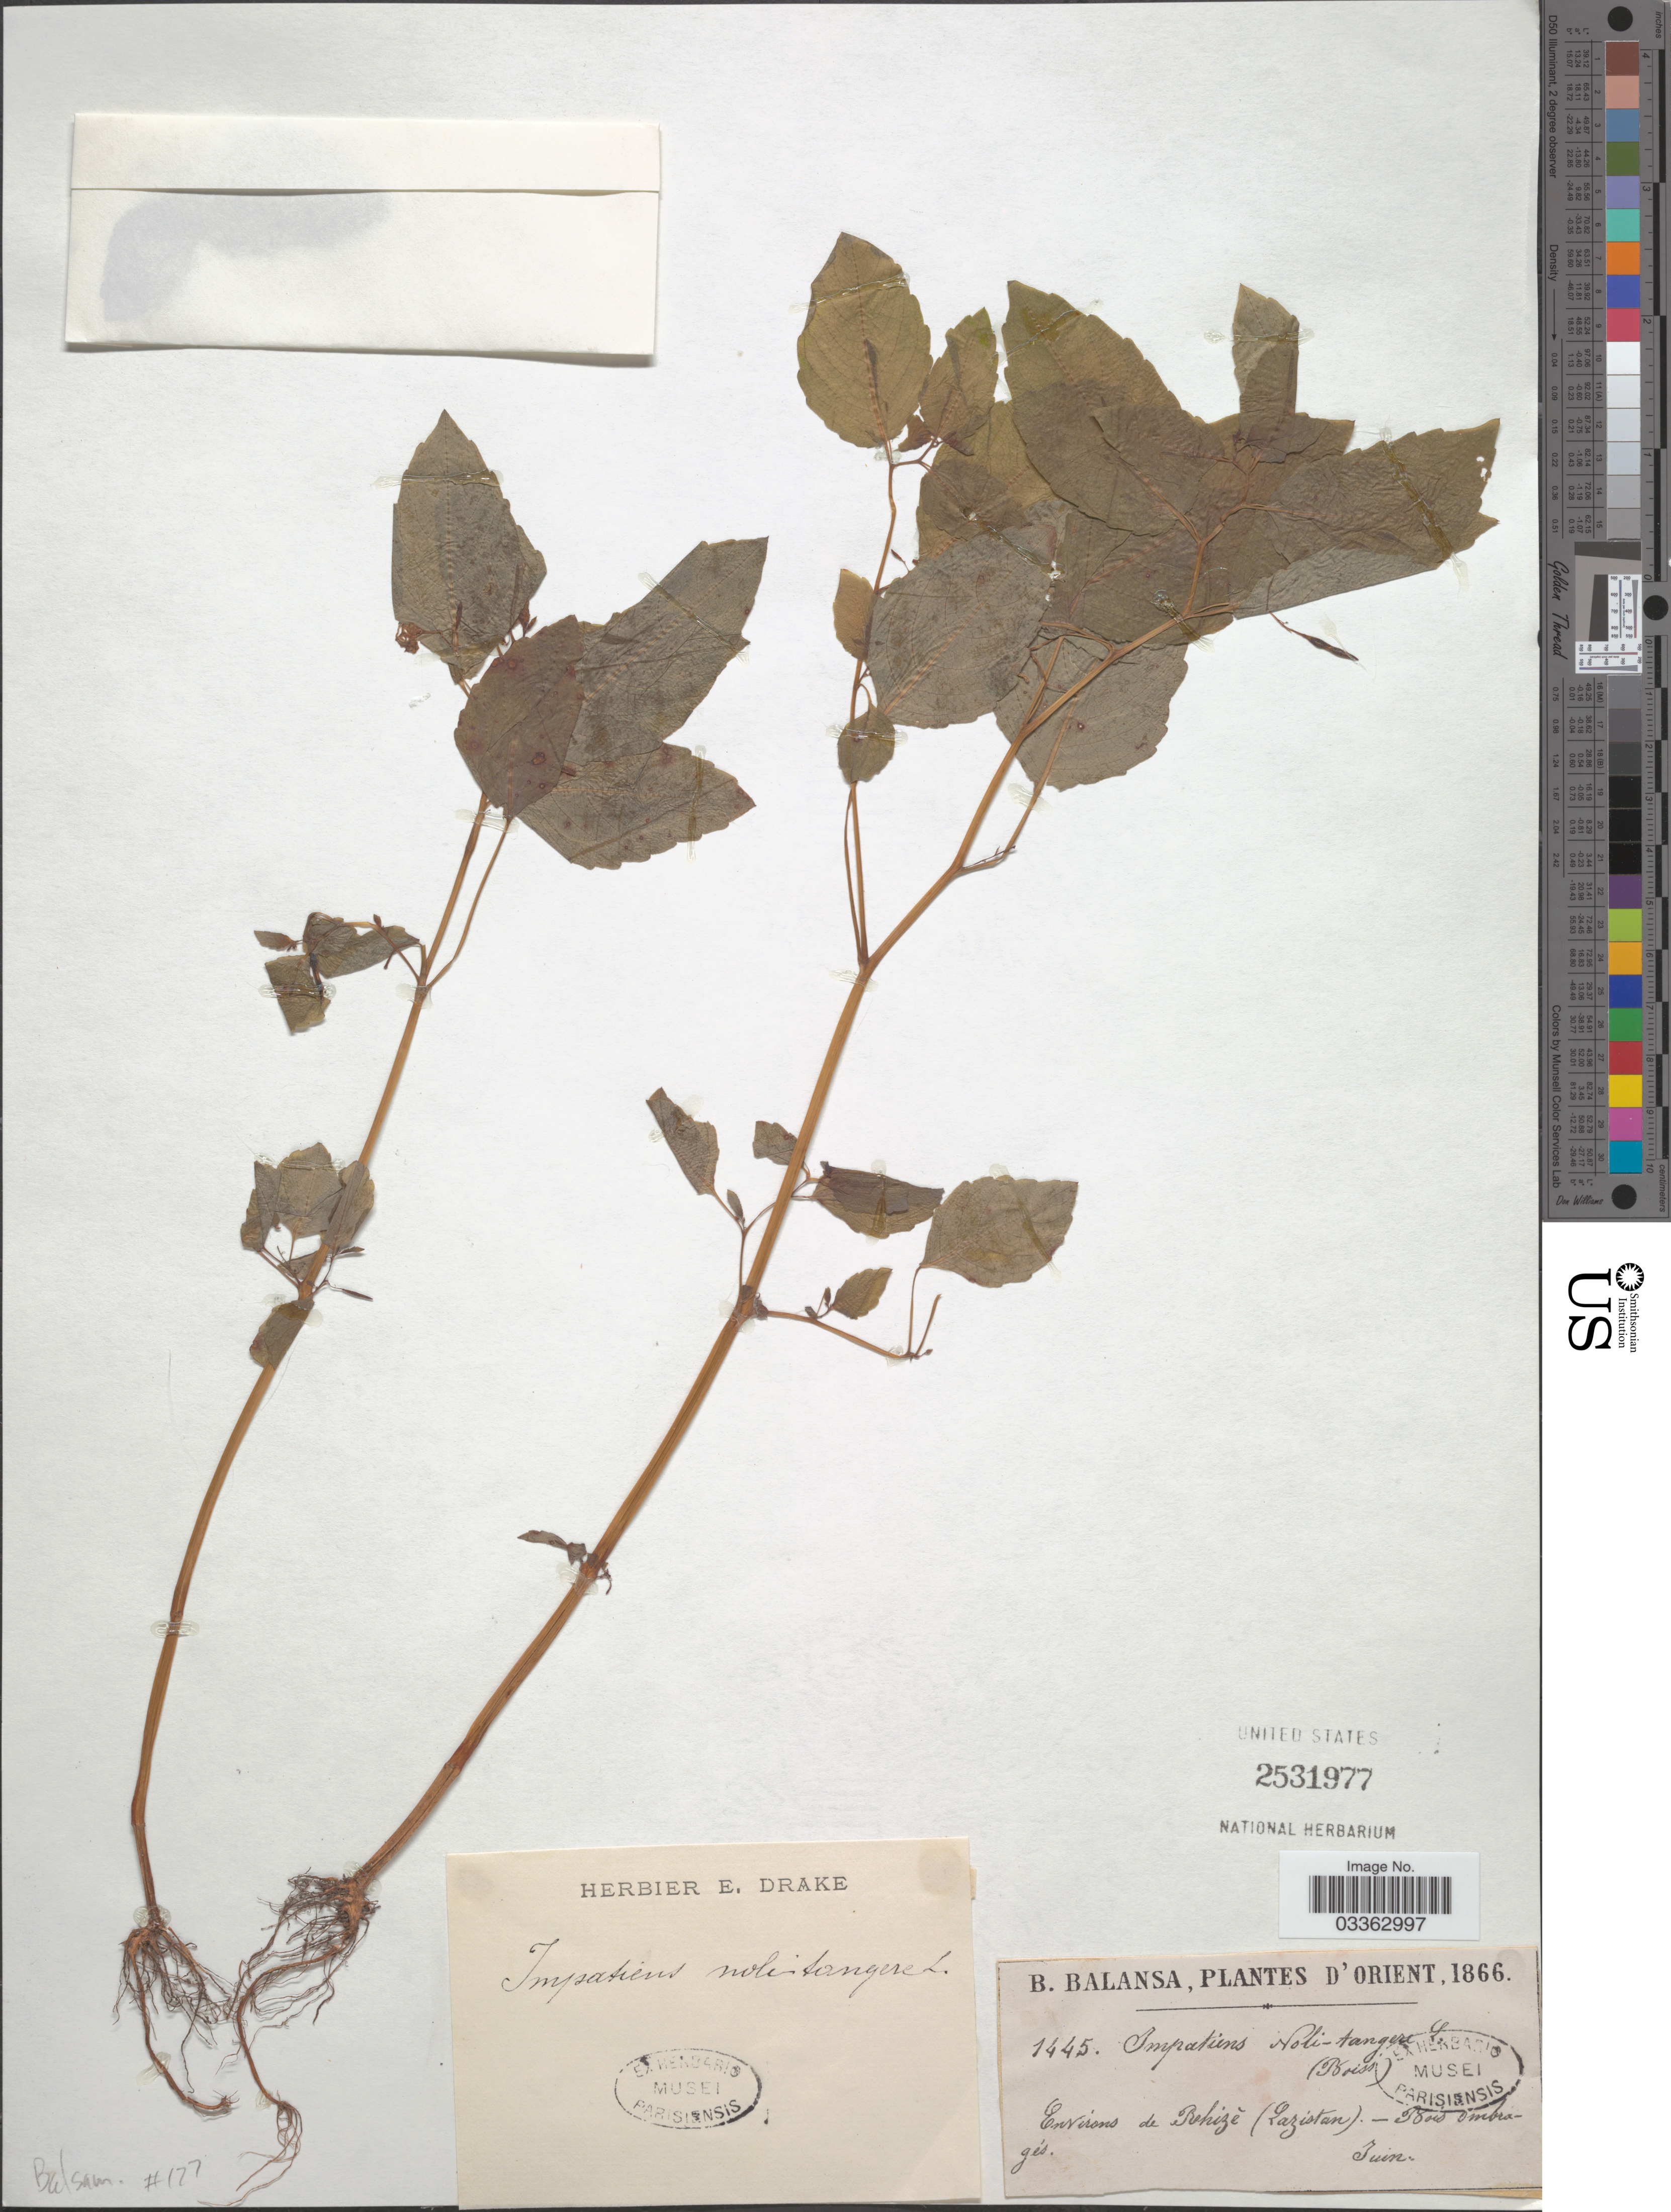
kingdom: Plantae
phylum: Tracheophyta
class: Magnoliopsida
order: Ericales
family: Balsaminaceae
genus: Impatiens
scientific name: Impatiens noli-tangere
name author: L.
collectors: B. Balansa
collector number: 1445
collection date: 1866-06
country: Turkey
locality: D'Orient, Environs de Behizé (Lazistan).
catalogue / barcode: US 2531977